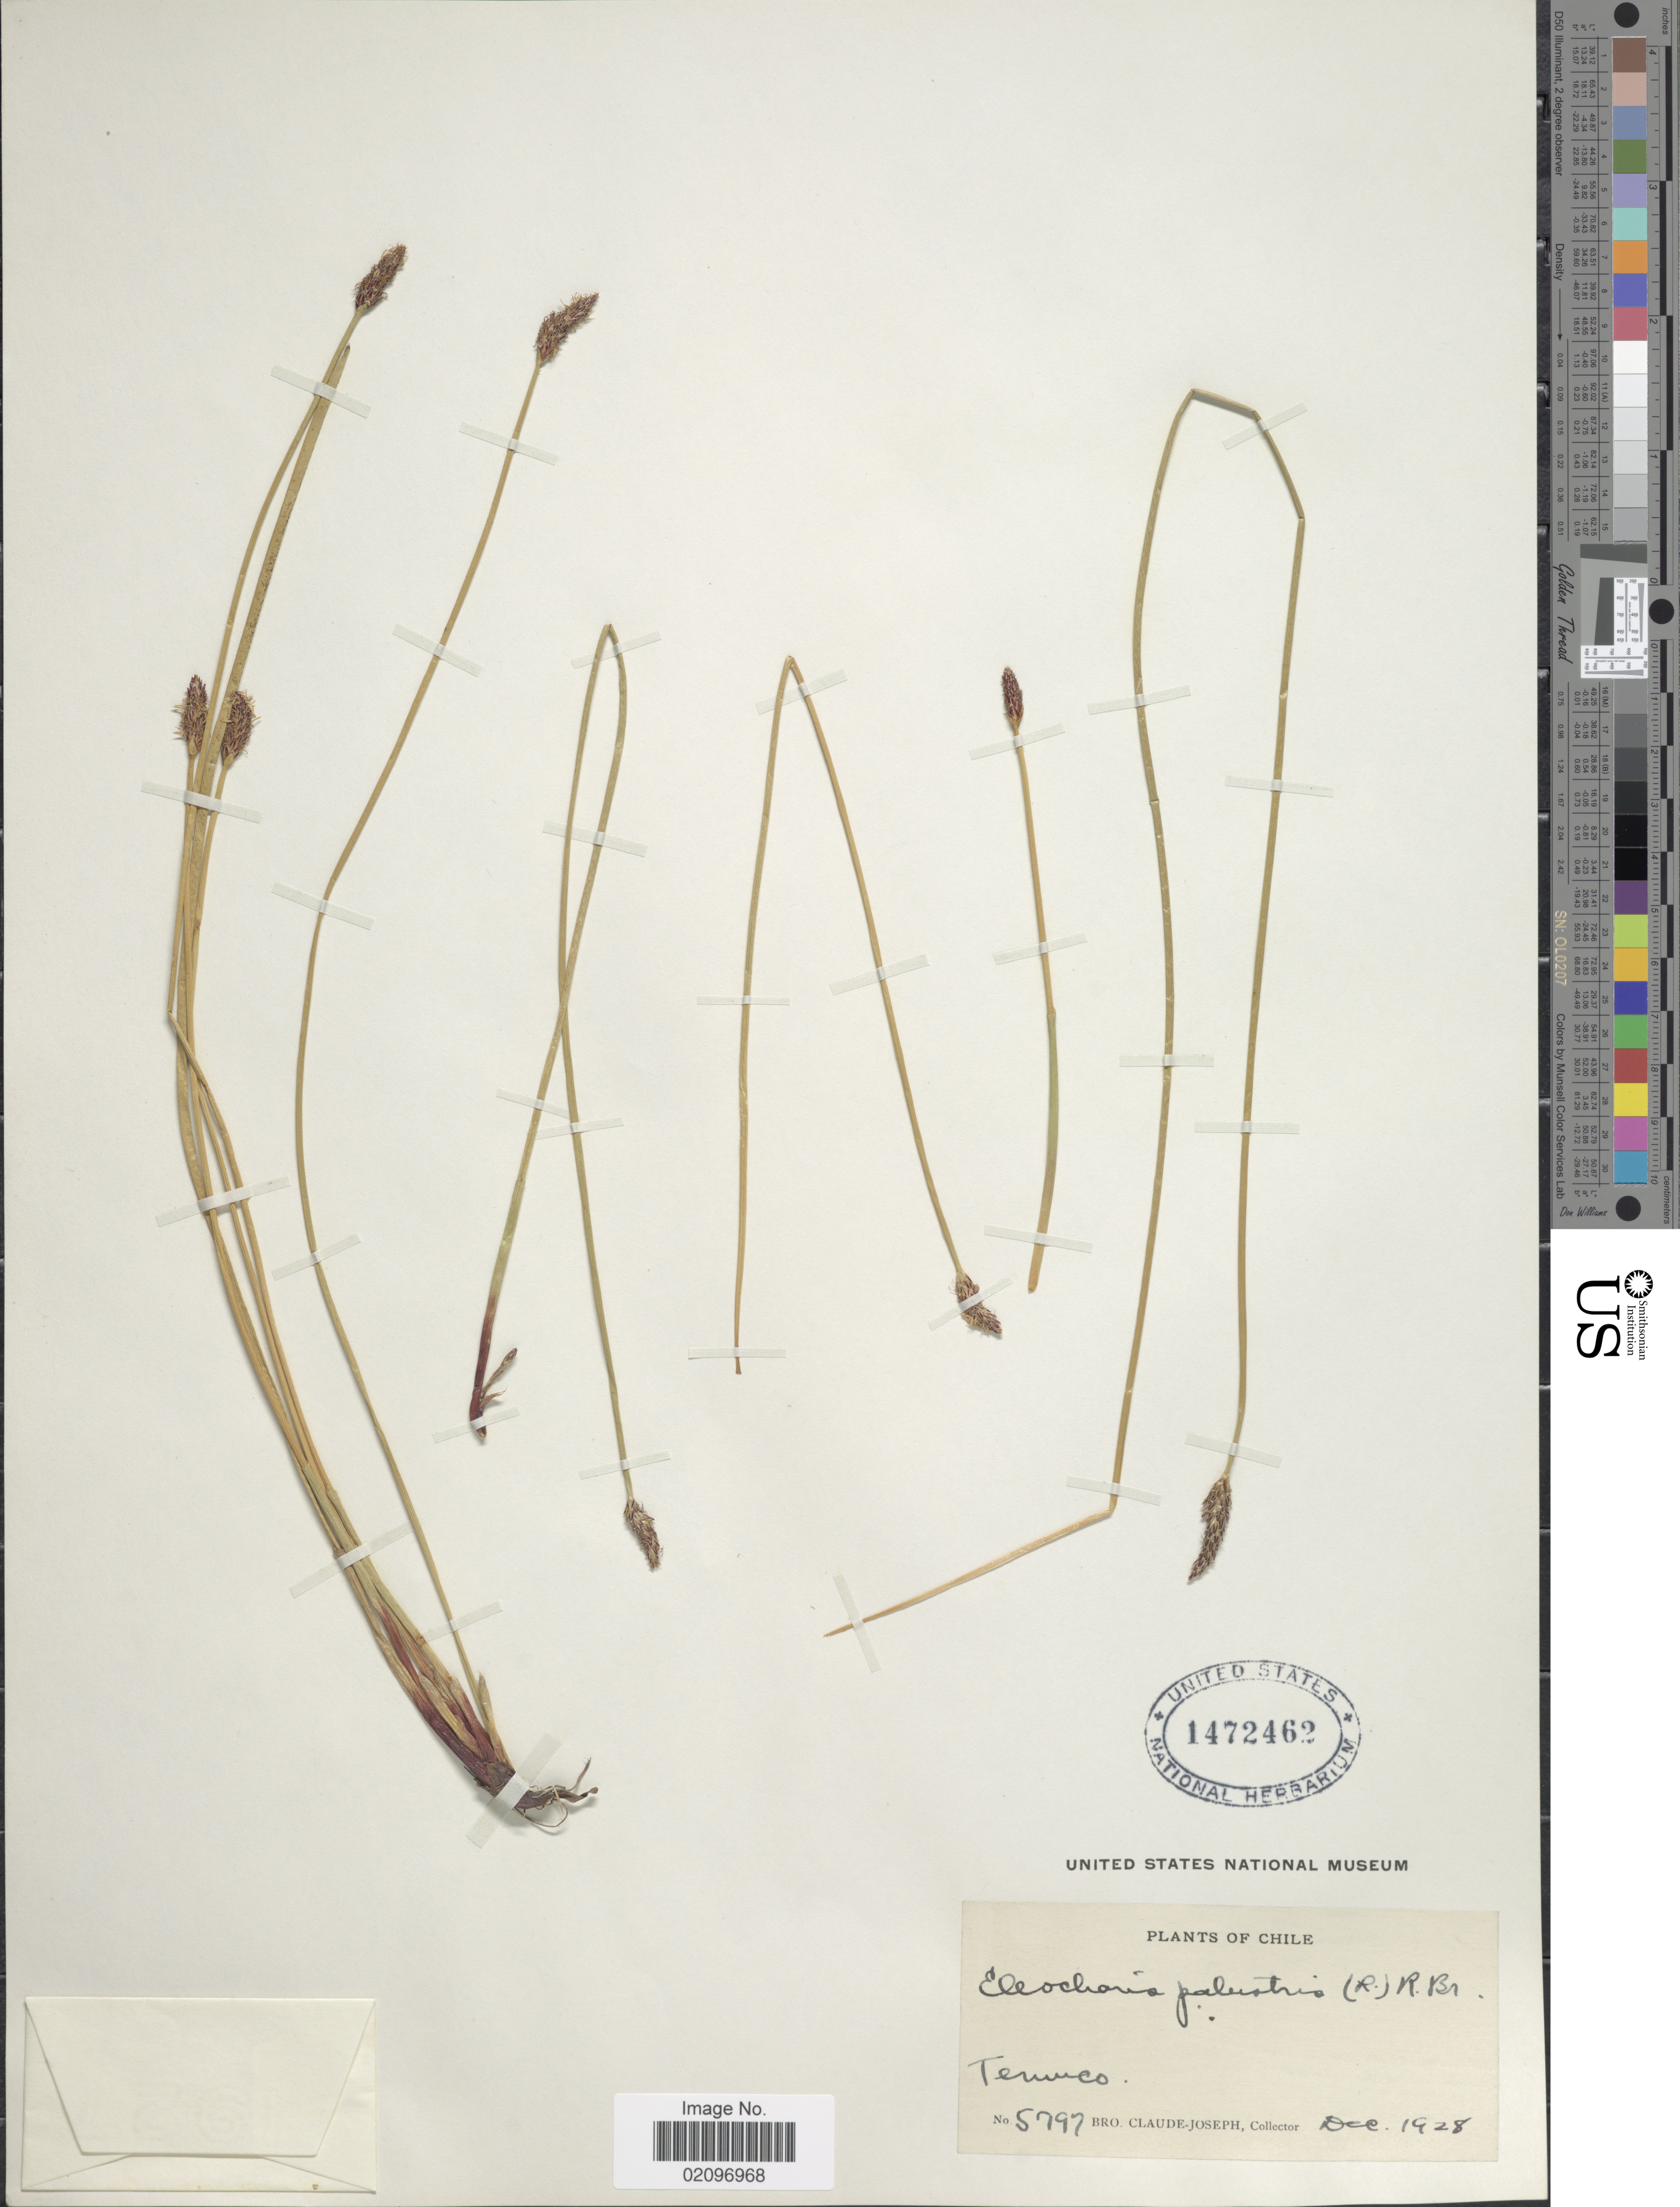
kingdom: Plantae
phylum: Tracheophyta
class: Liliopsida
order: Poales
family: Cyperaceae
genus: Eleocharis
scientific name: Eleocharis palustris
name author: (L.) Roem. & Schult.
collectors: Bro. Claude-Joseph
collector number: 5797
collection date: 1928-12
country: Chile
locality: Tenuco, Chile.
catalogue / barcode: US 1472462